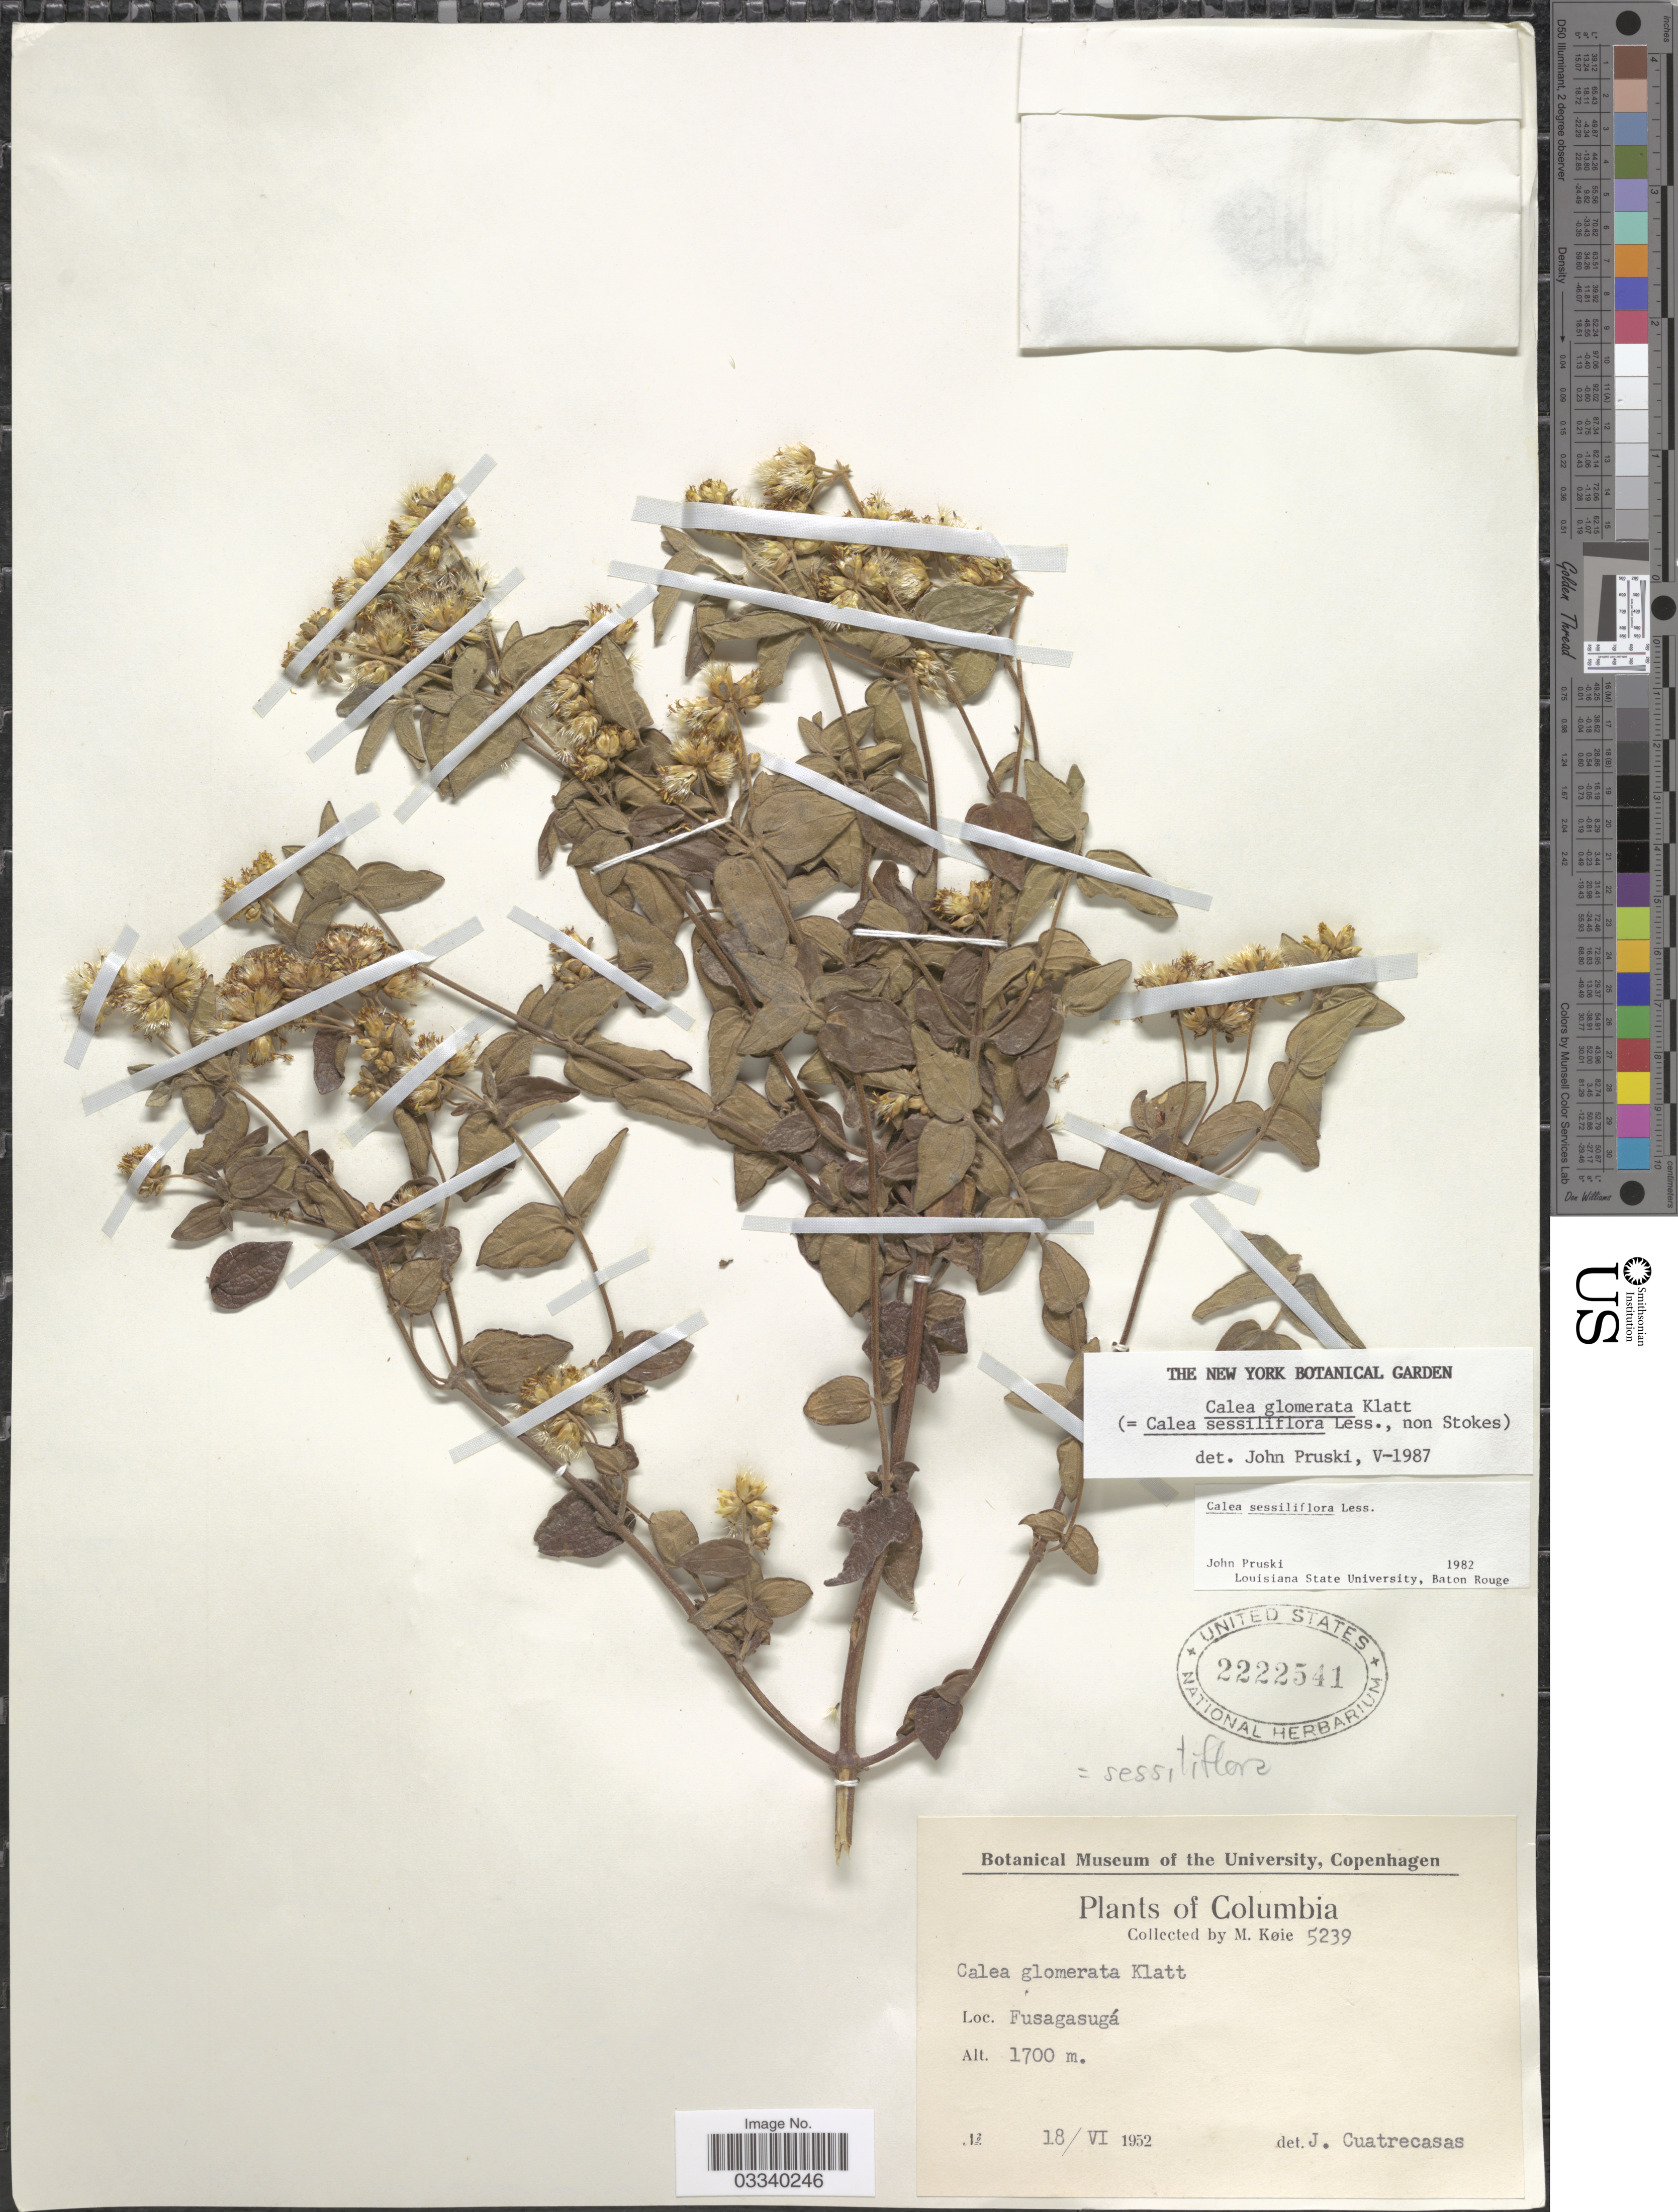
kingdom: Plantae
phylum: Tracheophyta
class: Magnoliopsida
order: Asterales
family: Asteraceae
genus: Calea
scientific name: Calea sessiliflora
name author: Less.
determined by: Pruski, J. F.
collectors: M. Köie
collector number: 5239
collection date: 1952-06-18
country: Colombia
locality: Fusagasugá.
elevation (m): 1700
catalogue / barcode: US 2222541